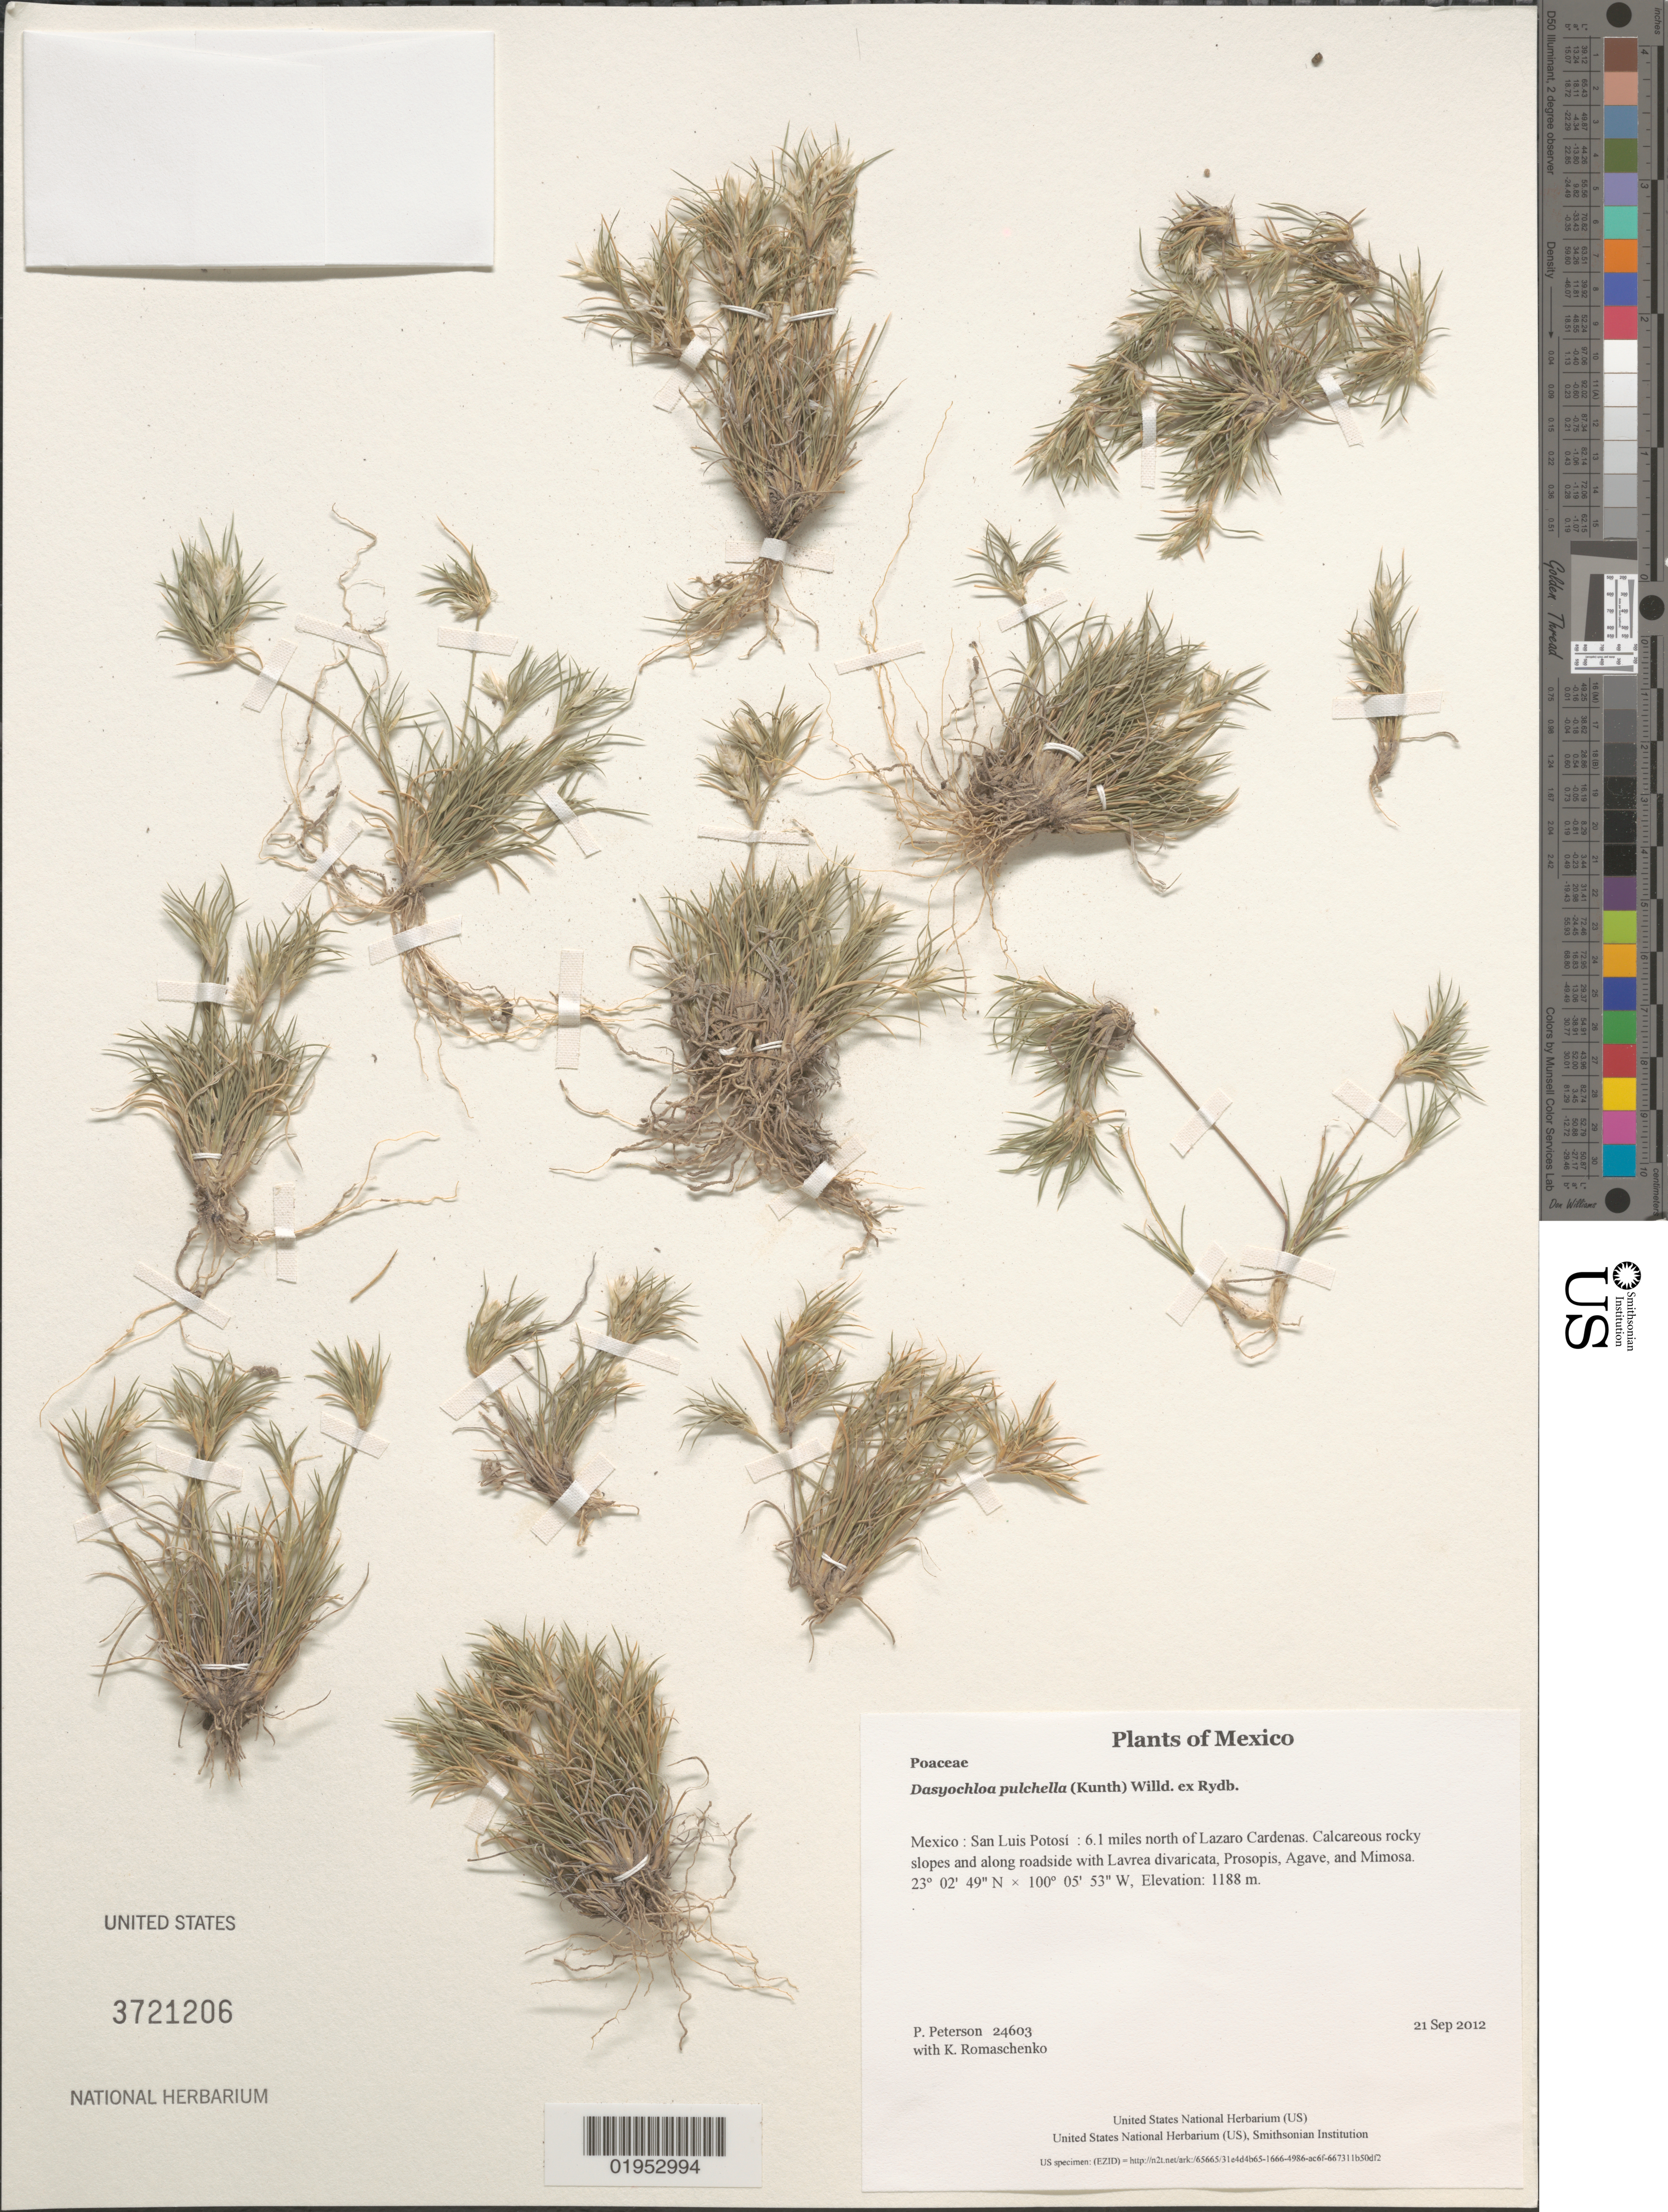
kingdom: Plantae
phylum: Tracheophyta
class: Liliopsida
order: Poales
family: Poaceae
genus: Dasyochloa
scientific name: Dasyochloa pulchella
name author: (Kunth) Willd. ex Rydb.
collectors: P. M. Peterson & K. Romaschenko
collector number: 24603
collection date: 2012-09-21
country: Mexico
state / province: San Luis Potosí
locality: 6.1 miles north of Lazaro Cardenas.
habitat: Calcareous rocky slopes and along roadside with Lavrea divaricata, Prosopis, Agave, and Mimosa.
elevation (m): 1188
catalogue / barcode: US 3721206